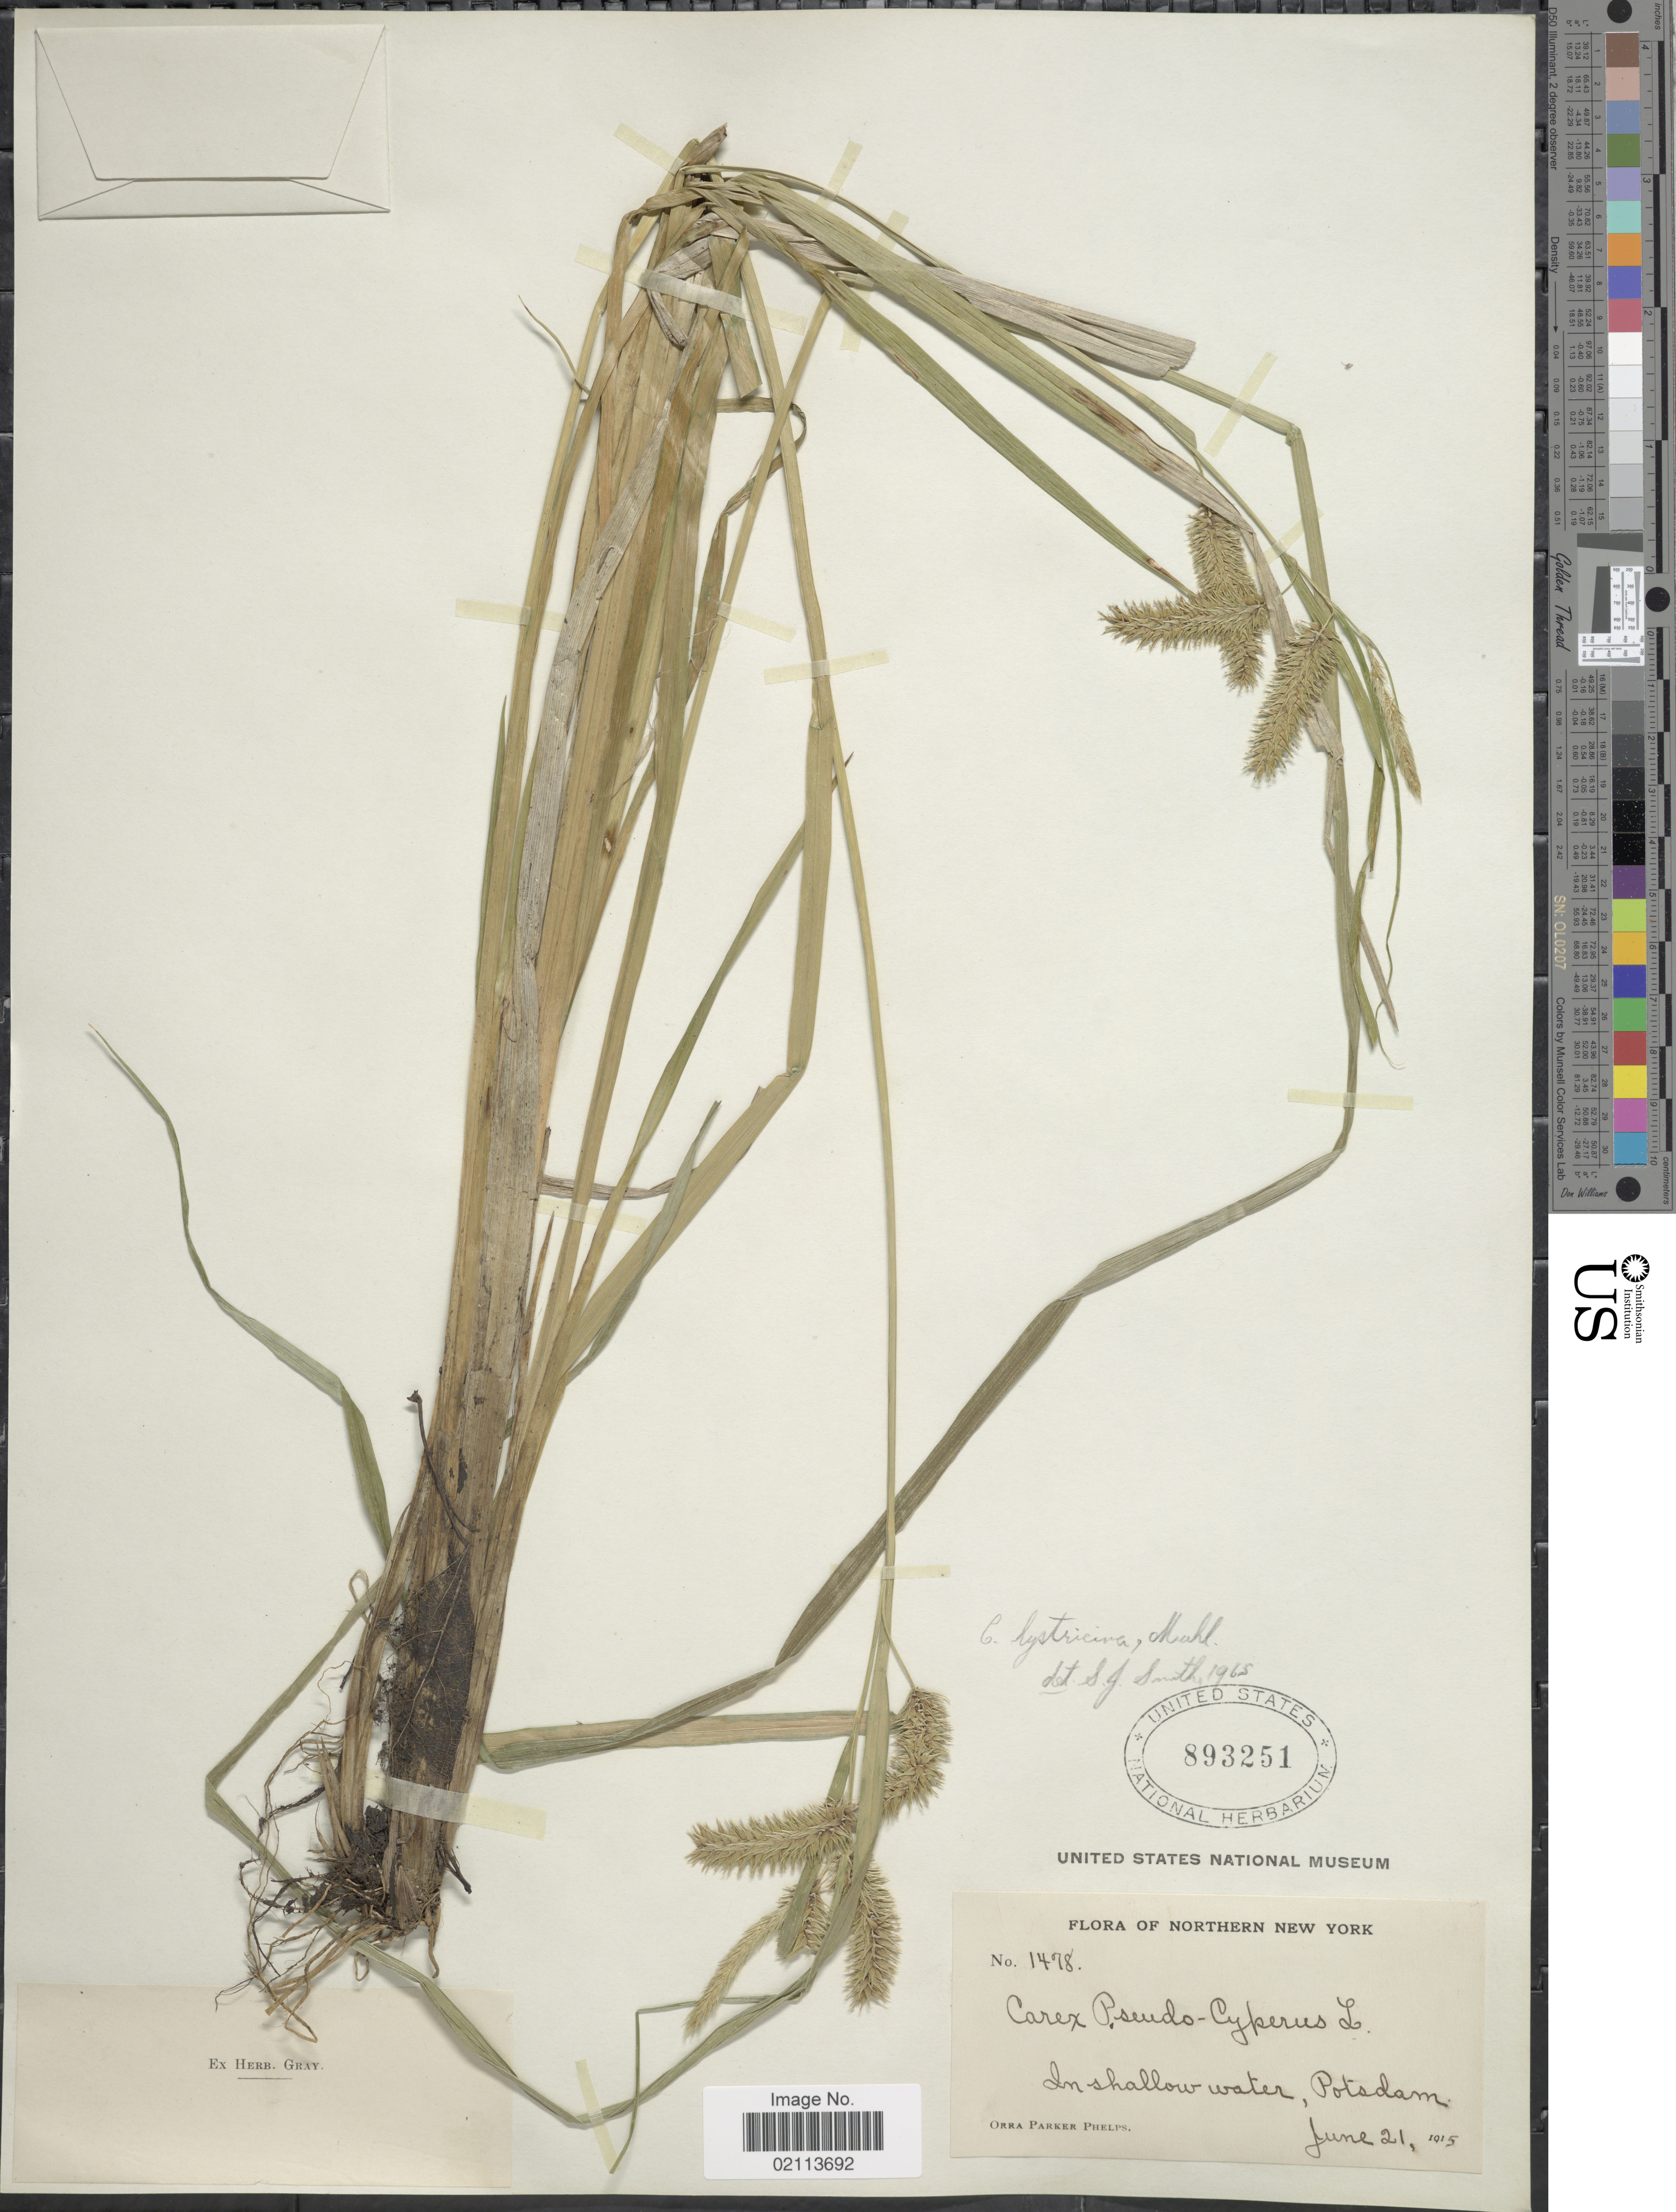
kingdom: Plantae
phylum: Tracheophyta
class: Liliopsida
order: Poales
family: Cyperaceae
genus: Carex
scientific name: Carex hystericina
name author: Muhl. ex Willd.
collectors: O. P. Phelps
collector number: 1478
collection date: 1915-06-21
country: United States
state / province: New York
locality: Northern New York, In shallow water, Potsdam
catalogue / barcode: US 893251